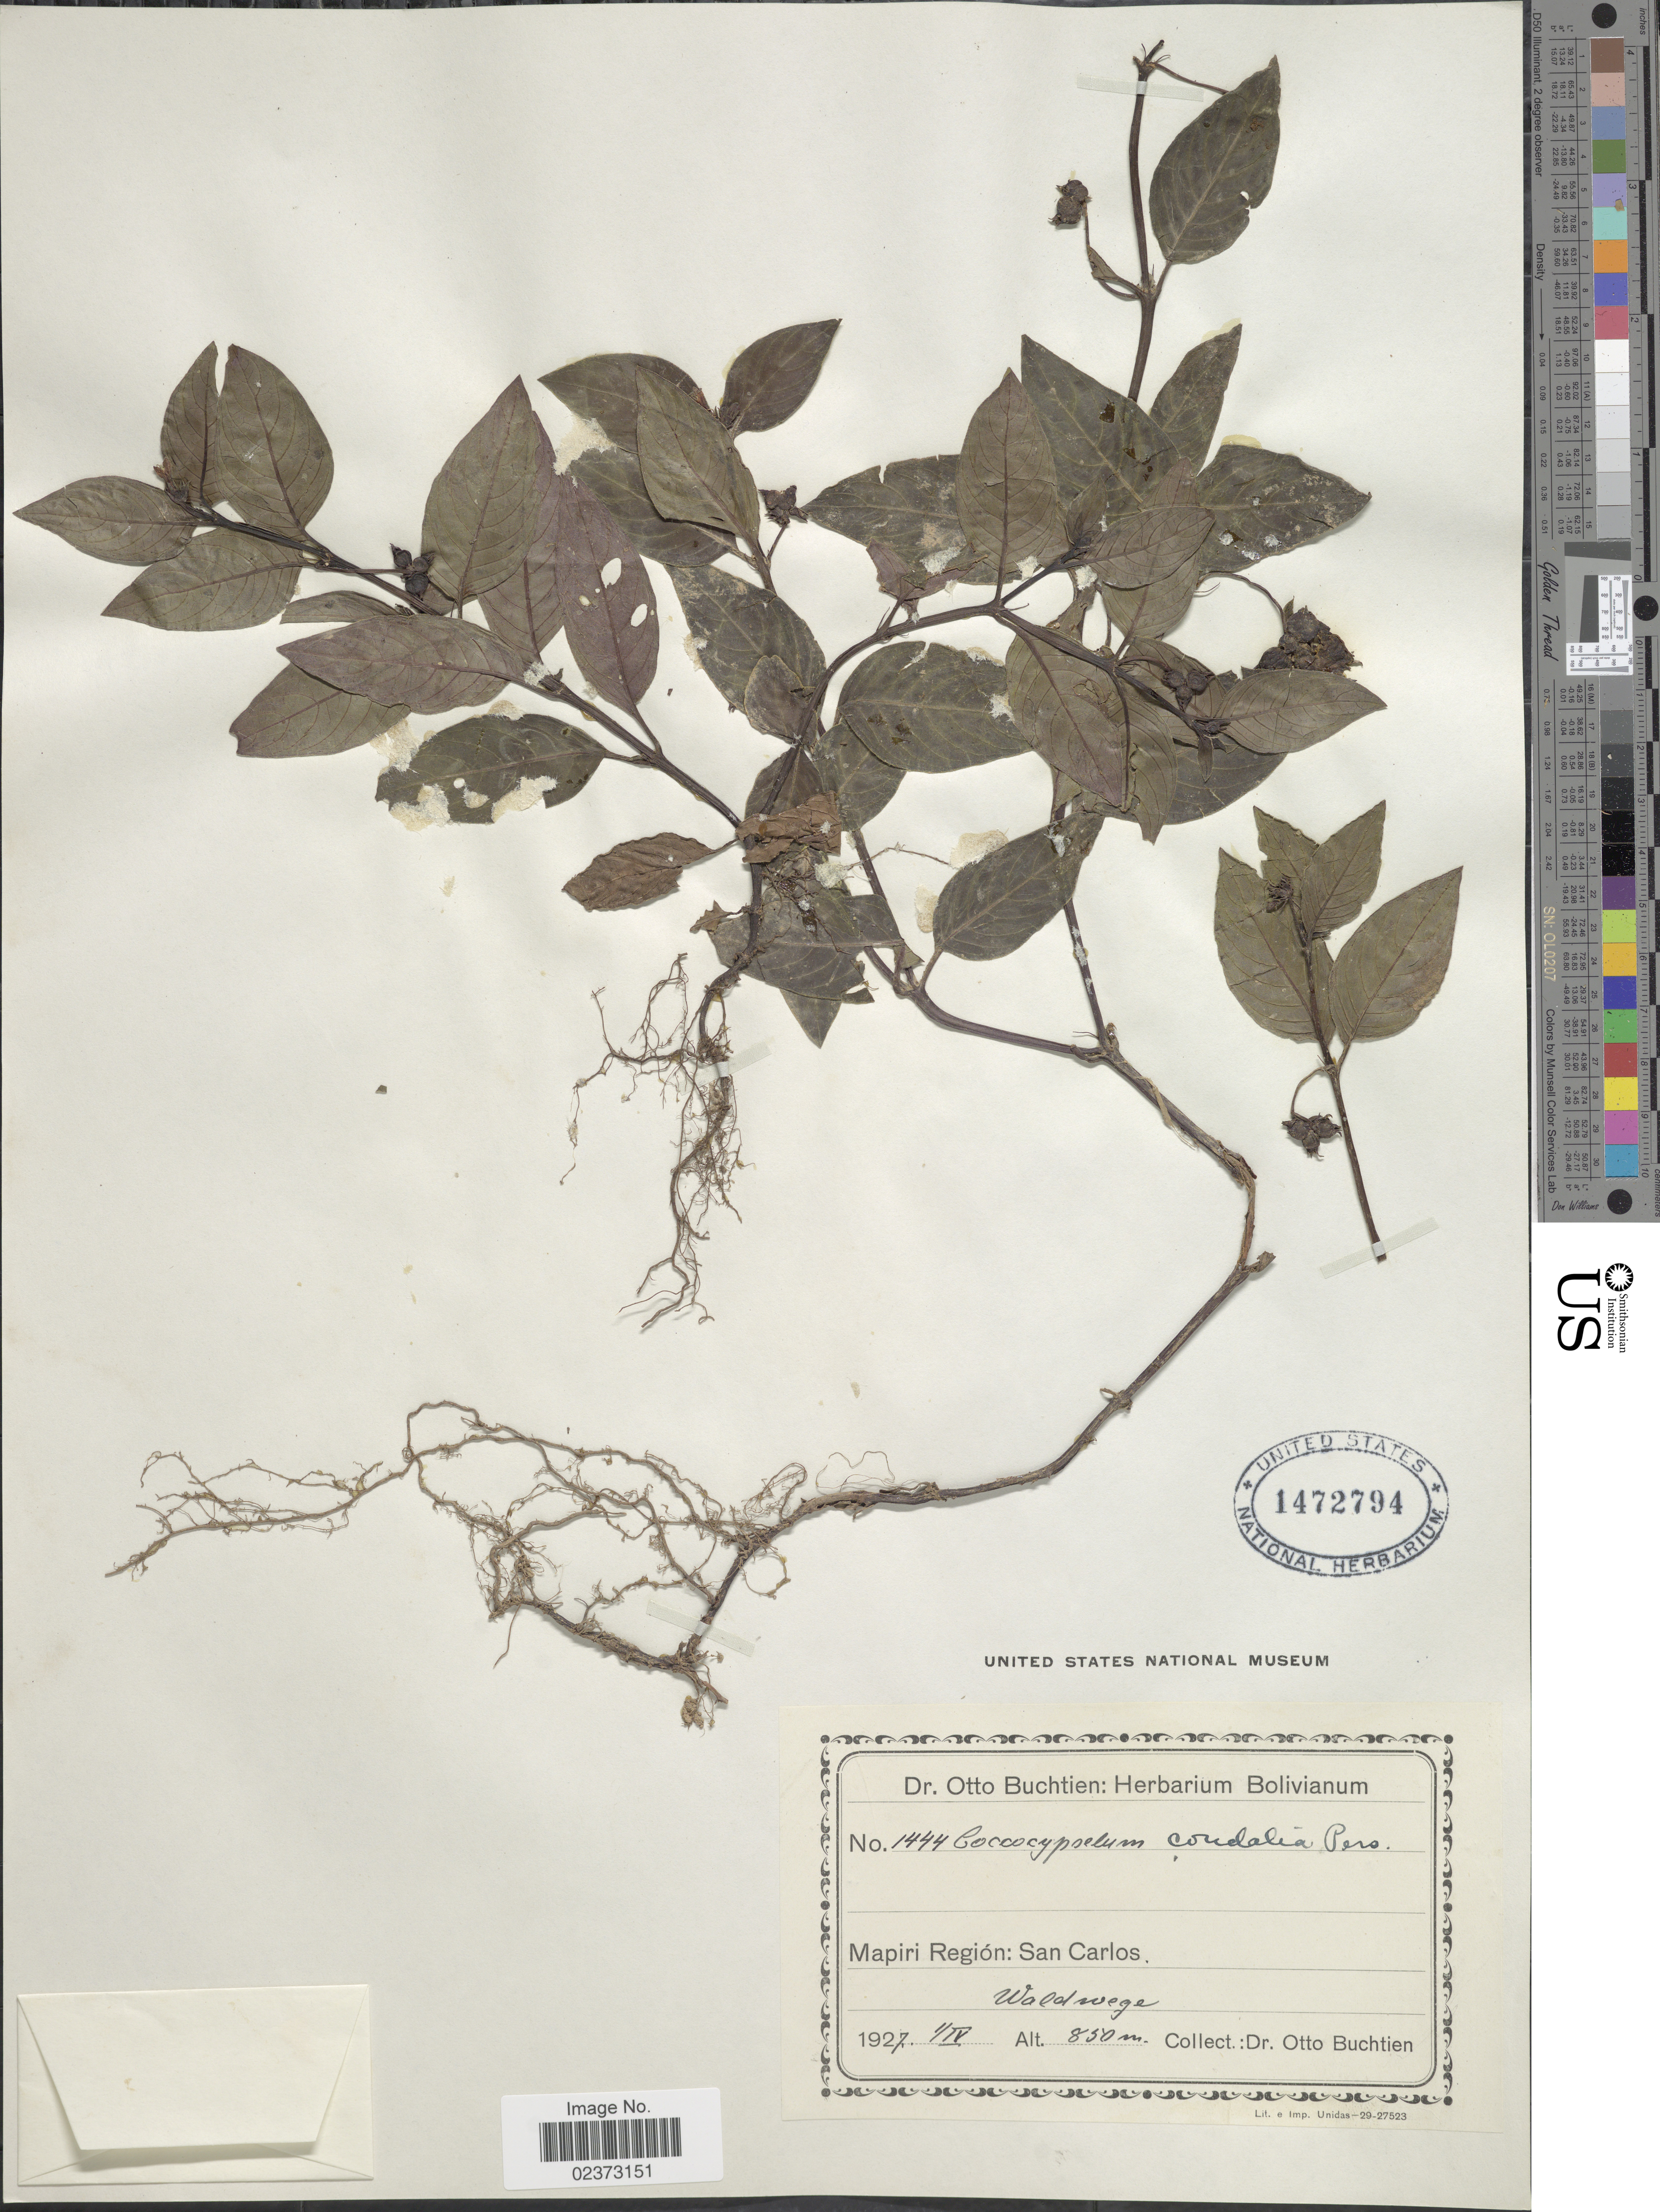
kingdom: Plantae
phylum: Tracheophyta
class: Magnoliopsida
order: Gentianales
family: Rubiaceae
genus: Coccocypselum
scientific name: Coccocypselum condalia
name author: Pers.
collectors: O. Buchtien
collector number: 1444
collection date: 1927-04-01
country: Bolivia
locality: Mapiri Region: San Carlos, Waldwege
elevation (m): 850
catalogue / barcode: US 1472794